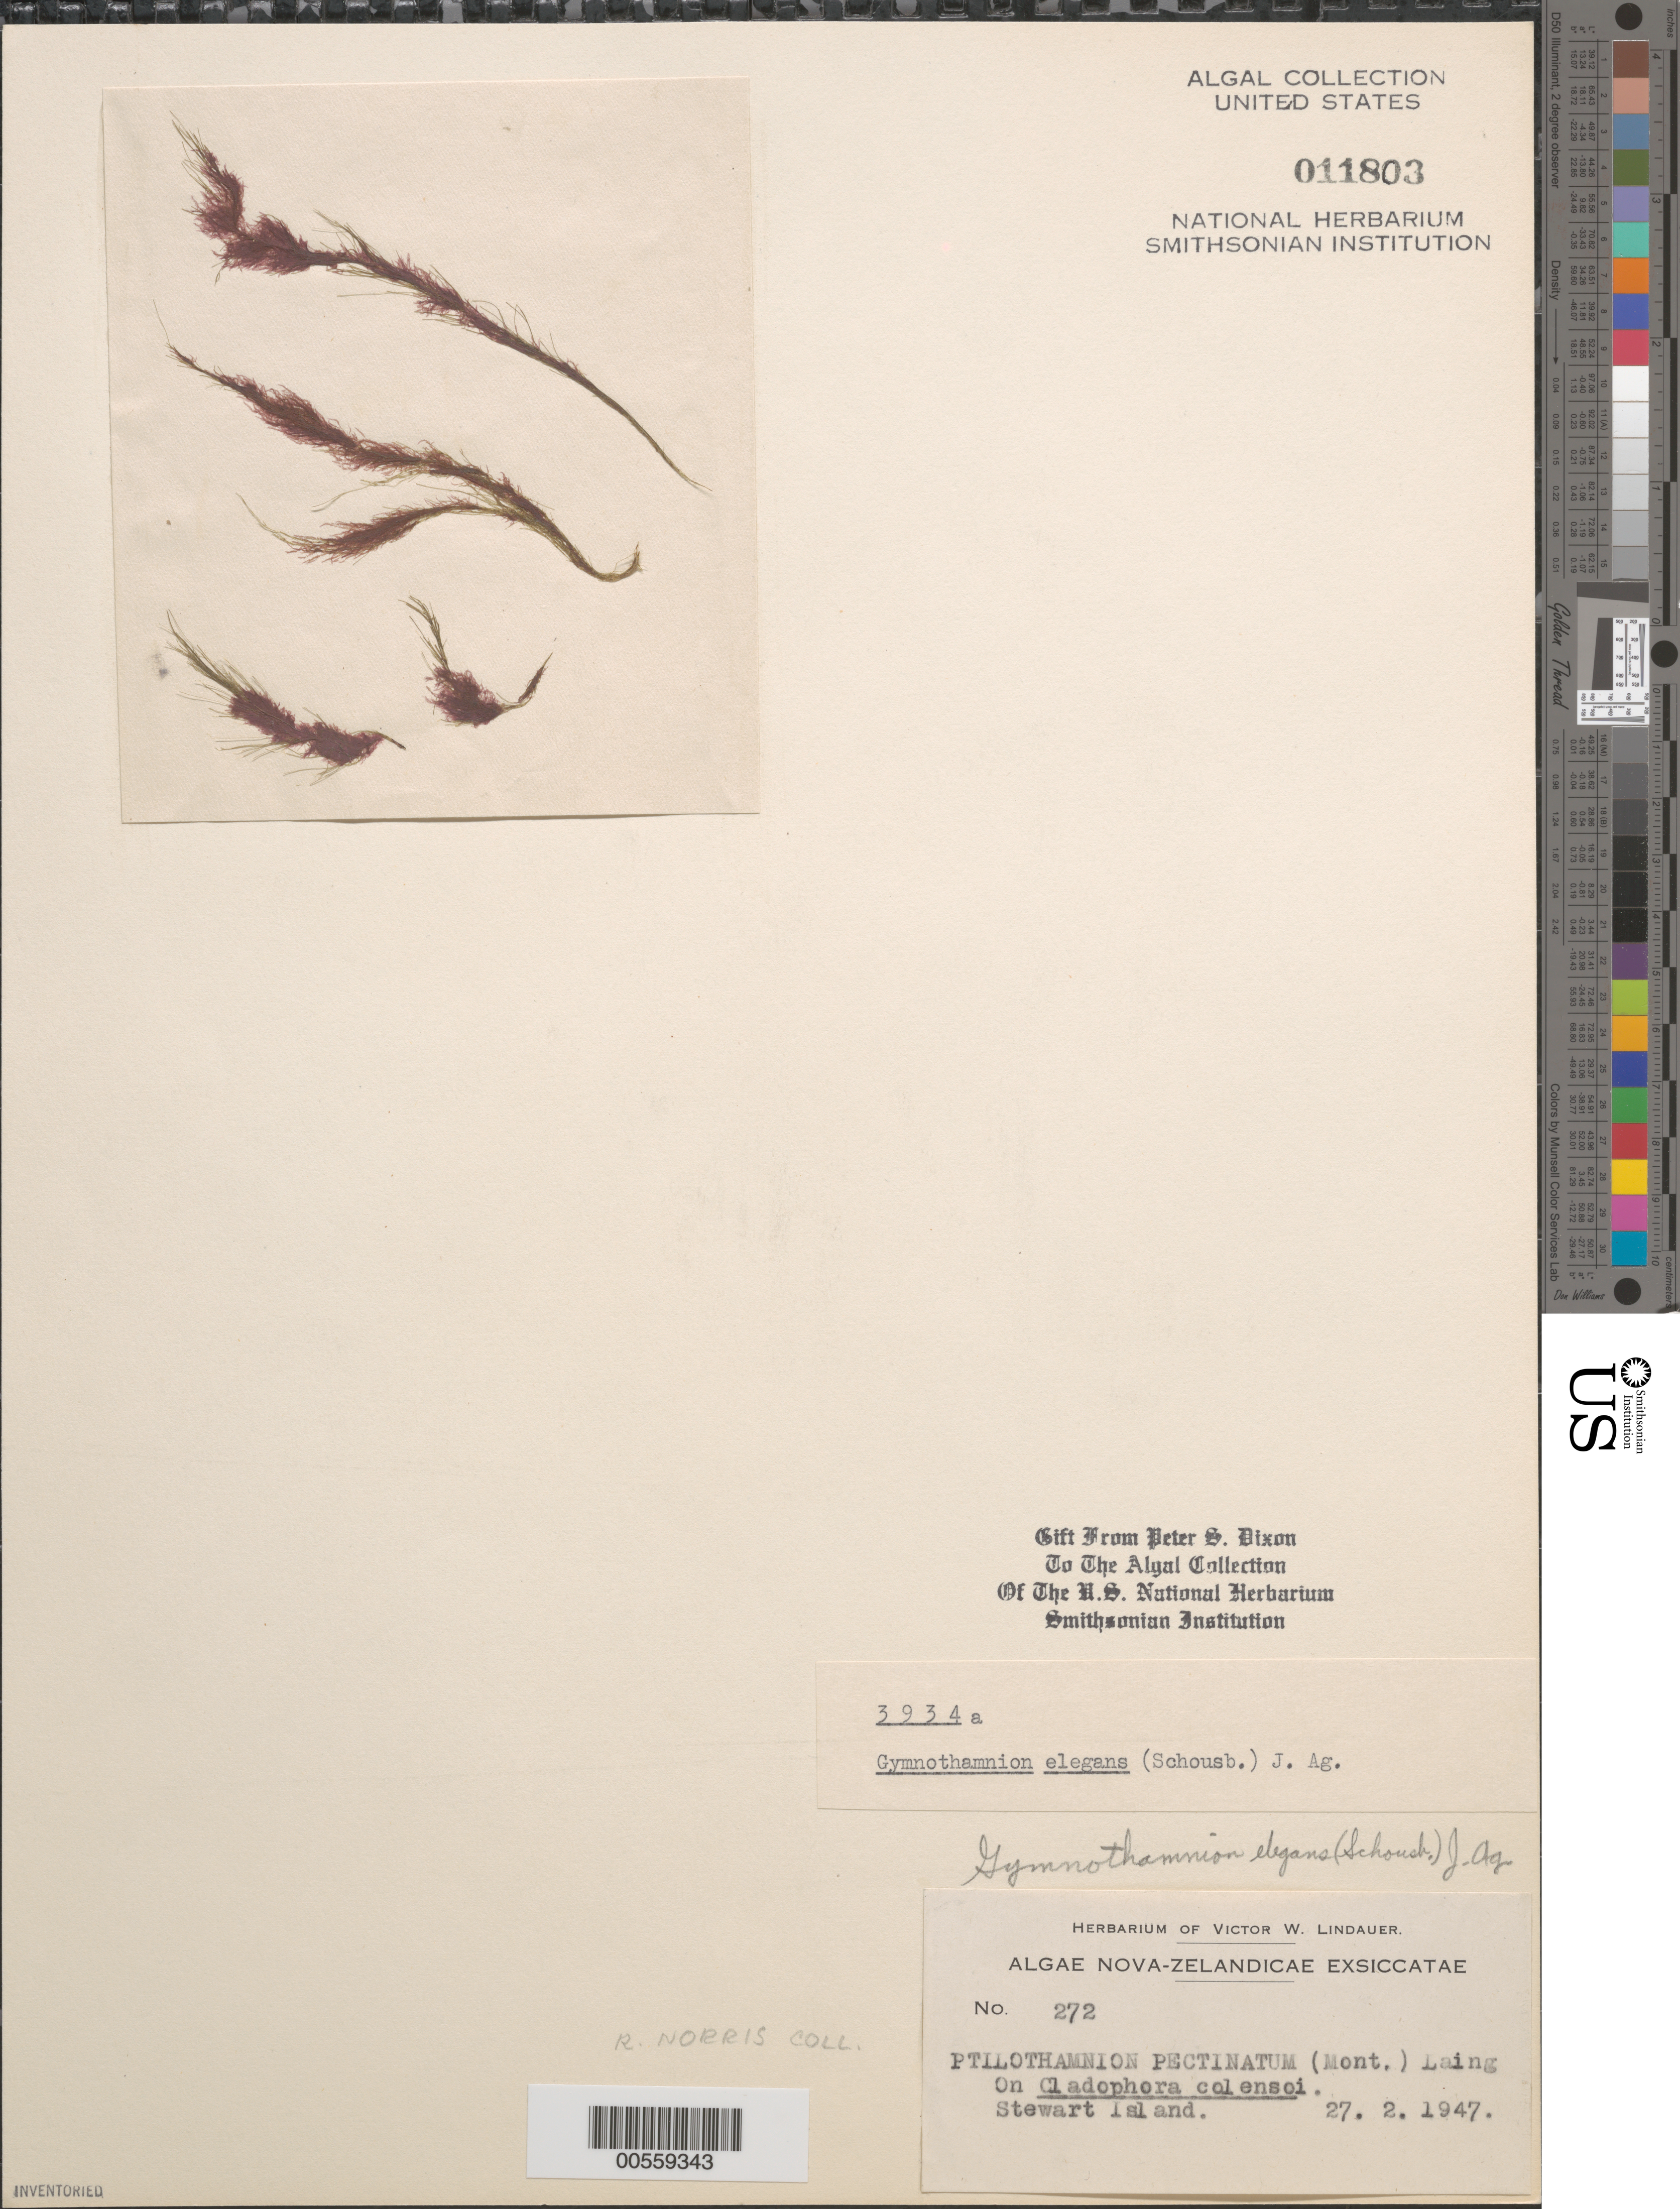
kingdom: Plantae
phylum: Rhodophyta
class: Florideophyceae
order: Ceramiales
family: Ceramiaceae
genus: Gymnothamnion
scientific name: Gymnothamnion elegans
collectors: V. Lindauer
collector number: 272 & PSD 3934A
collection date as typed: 27 Feb 1947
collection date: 1947-02-27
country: New Zealand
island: Stewart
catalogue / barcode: US 11803